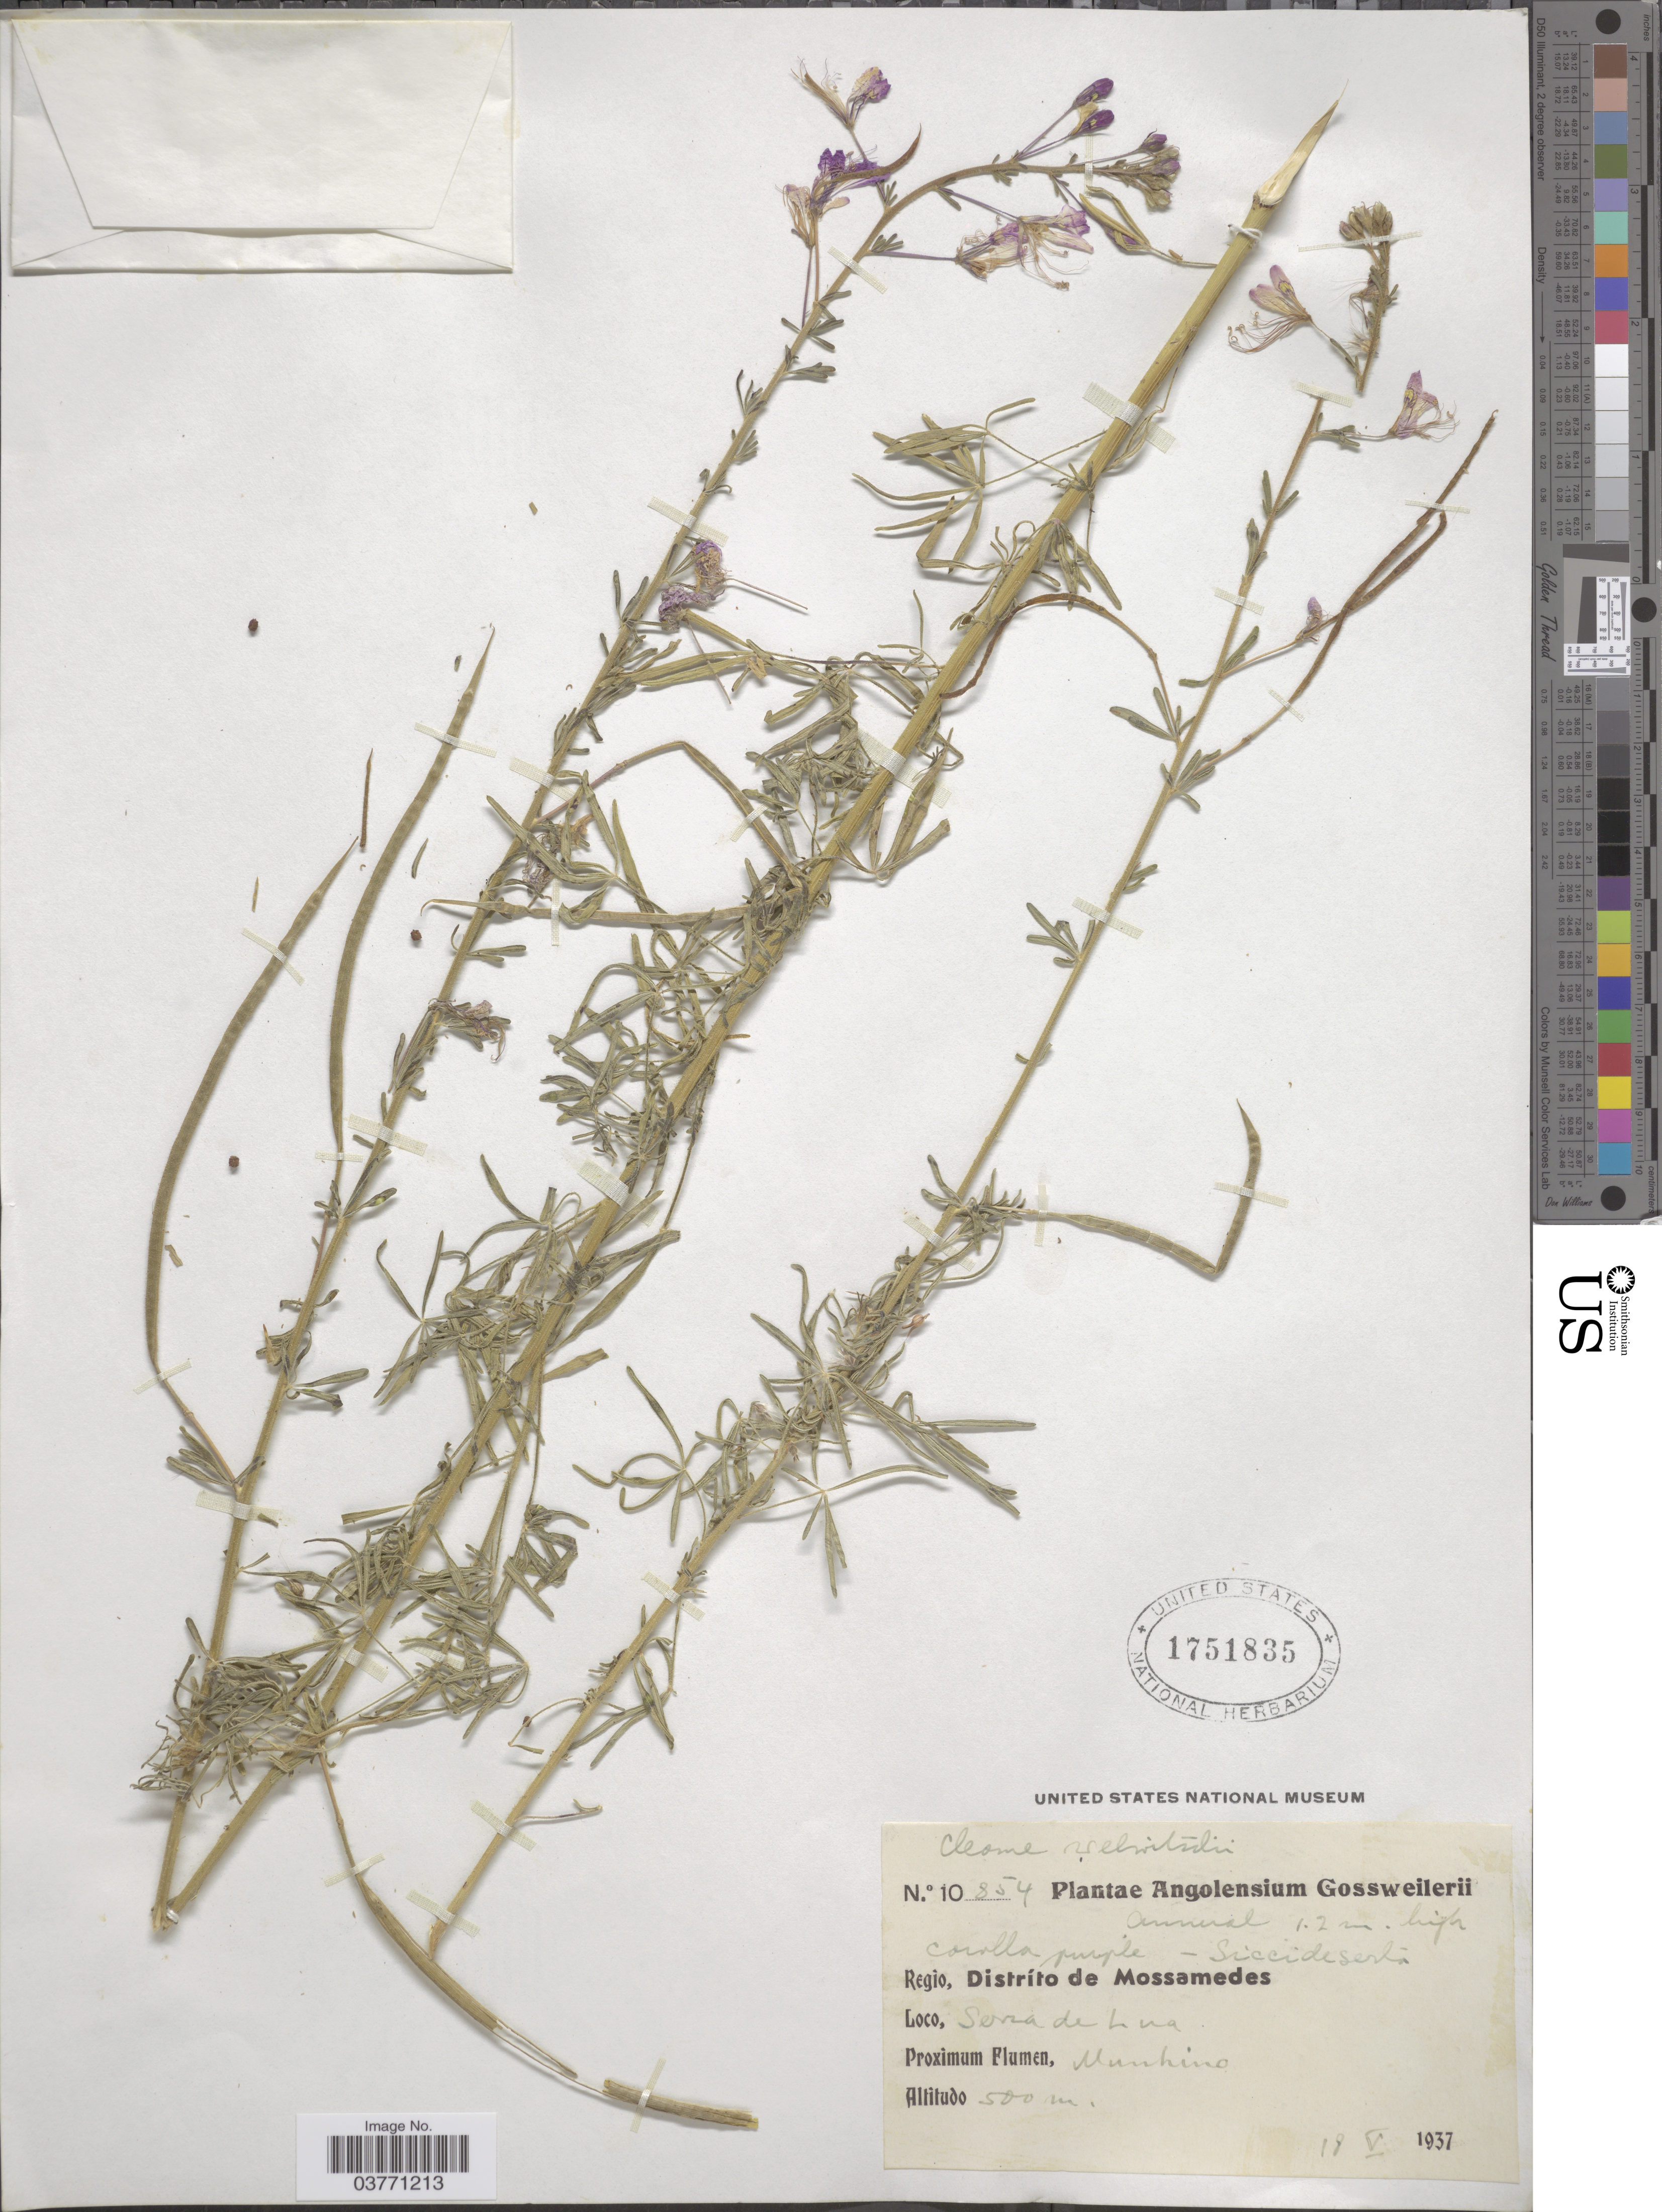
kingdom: Plantae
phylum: Tracheophyta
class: Magnoliopsida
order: Brassicales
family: Cleomaceae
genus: Sieruela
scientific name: Sieruela elegantissima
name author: (Briq.) Roalson & J.C. Hall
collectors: -. Gossweiler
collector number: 10854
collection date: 1937-05-18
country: Angola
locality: Regio, Distríto de Mossamedes. Serra de Luna. Munhino.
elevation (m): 500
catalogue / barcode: US 1751835